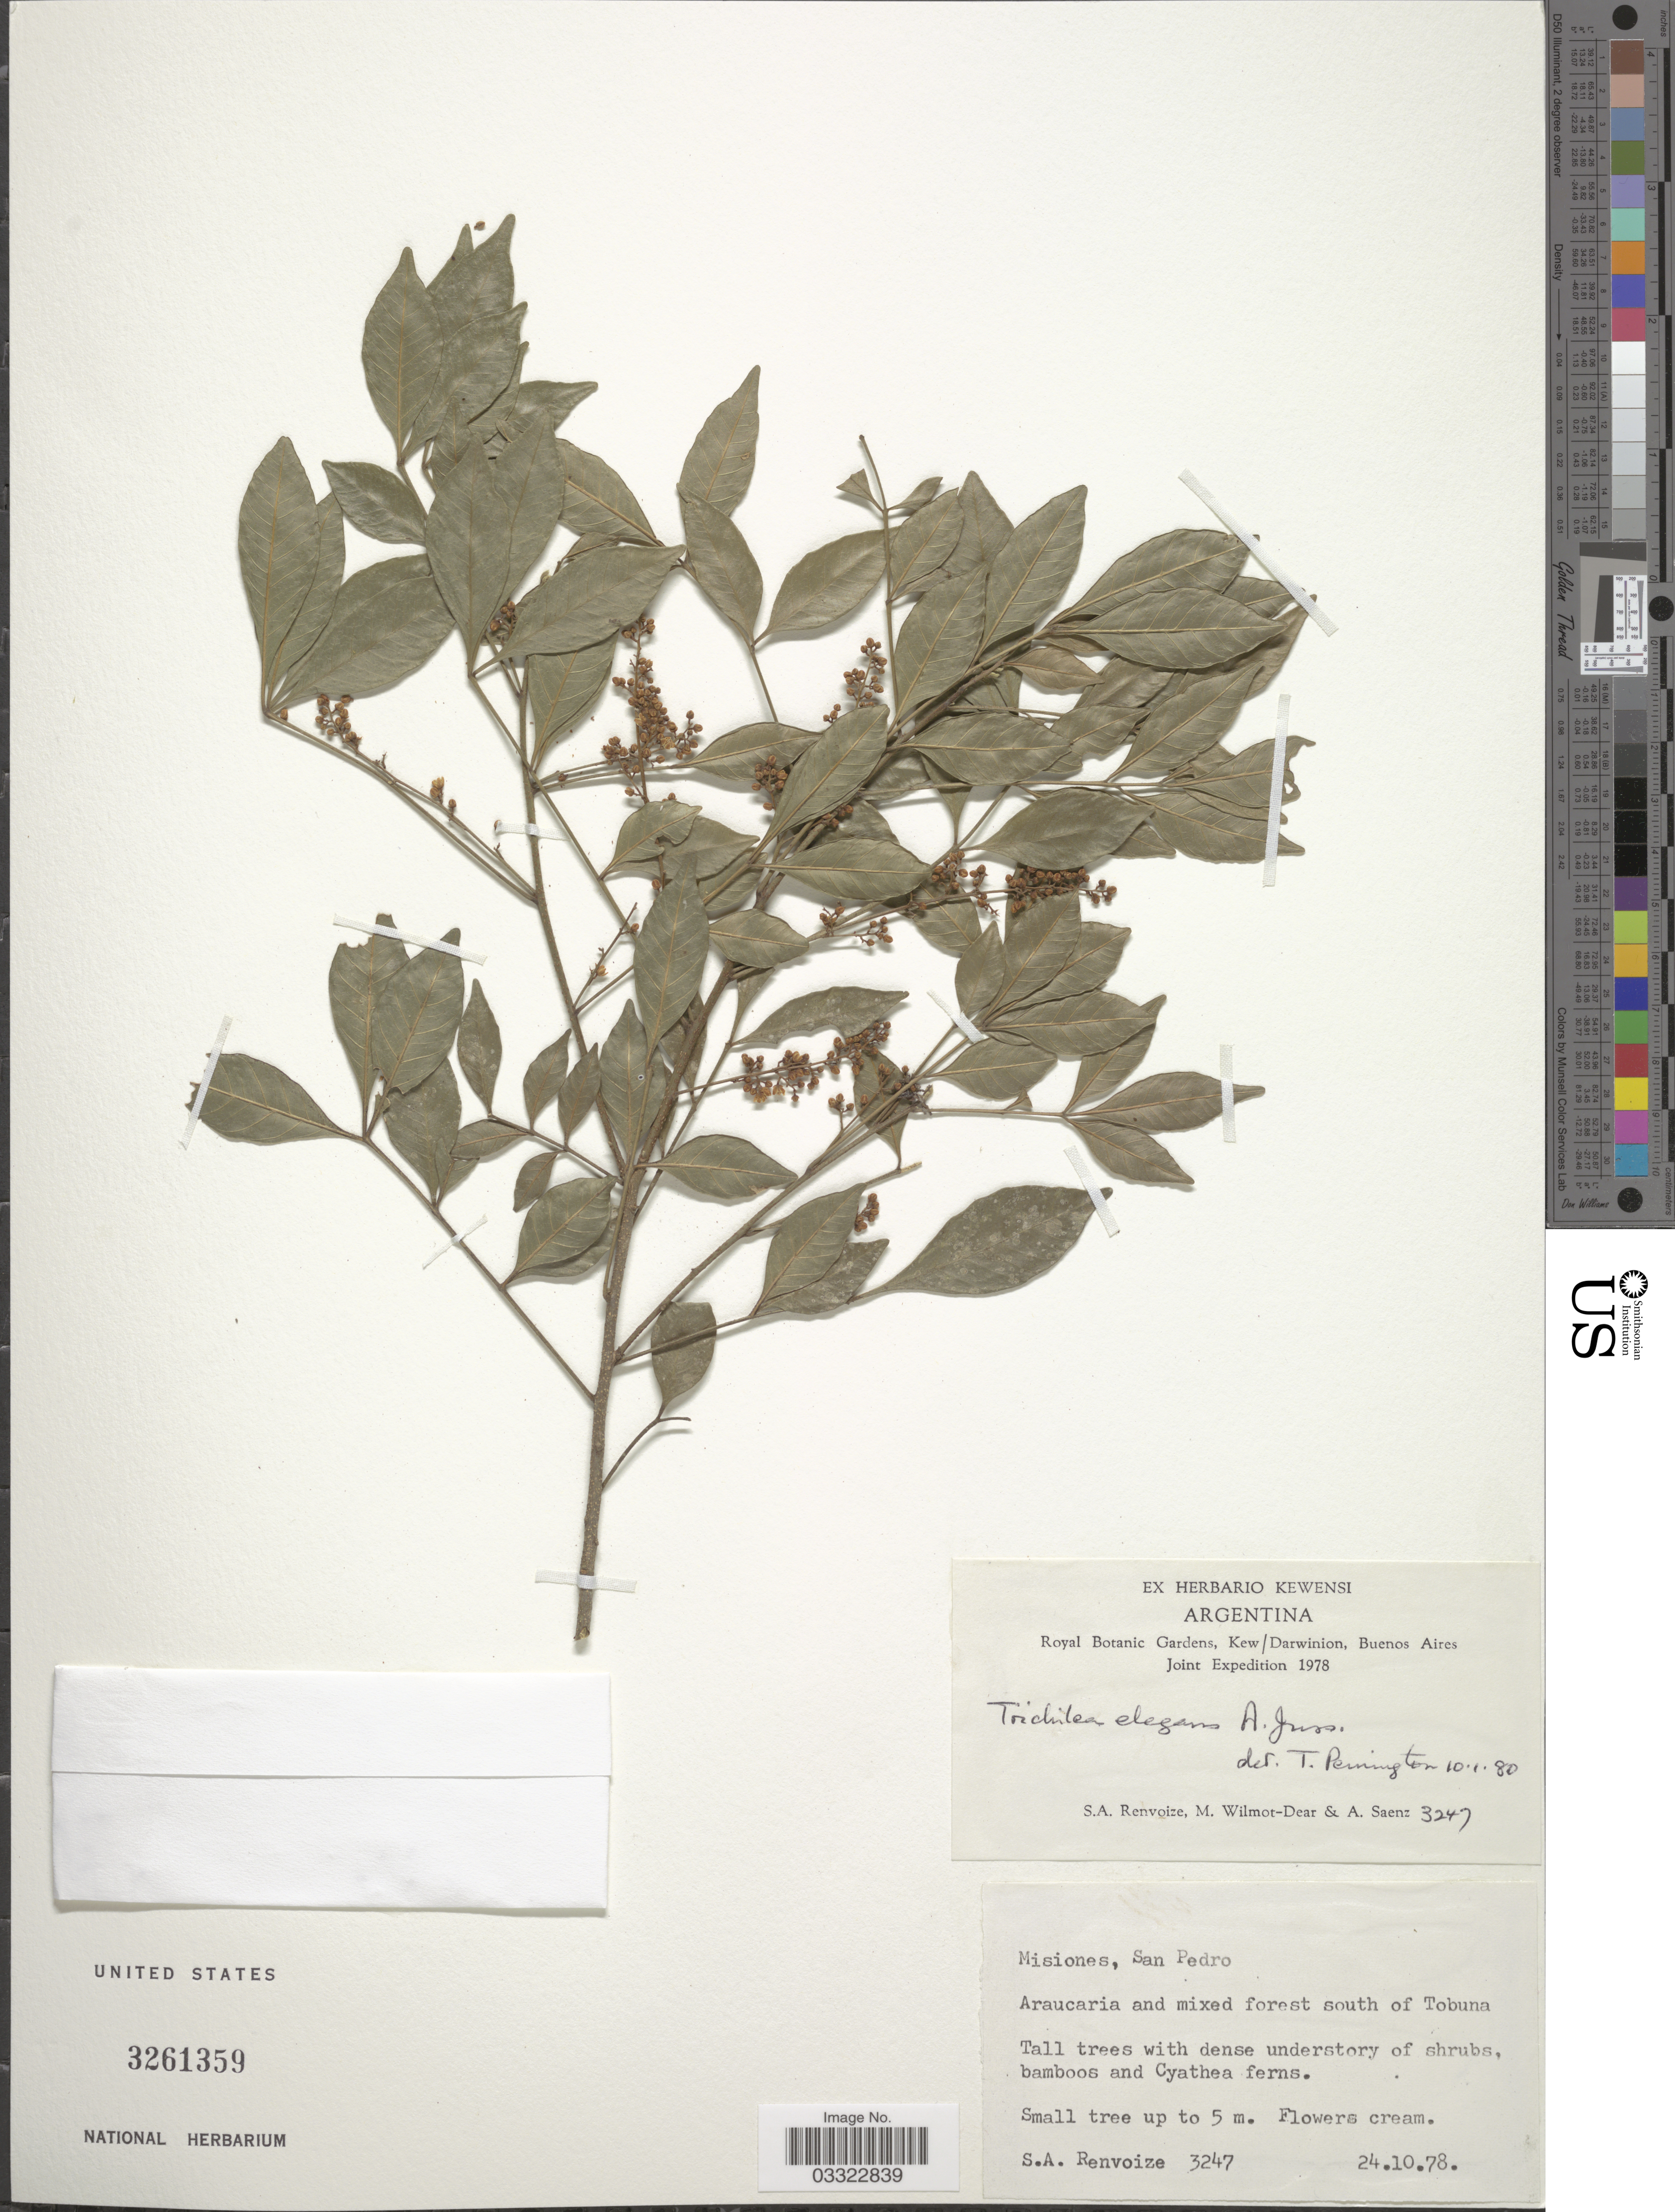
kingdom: Plantae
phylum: Tracheophyta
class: Magnoliopsida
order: Sapindales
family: Meliaceae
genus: Trichilia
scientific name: Trichilia elegans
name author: A. Juss.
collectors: S. A. Renvoize, M. Wilmot-Dear & A. Saenz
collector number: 3247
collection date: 1978-10-24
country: Argentina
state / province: Misiones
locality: San Pedro.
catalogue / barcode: US 3261359